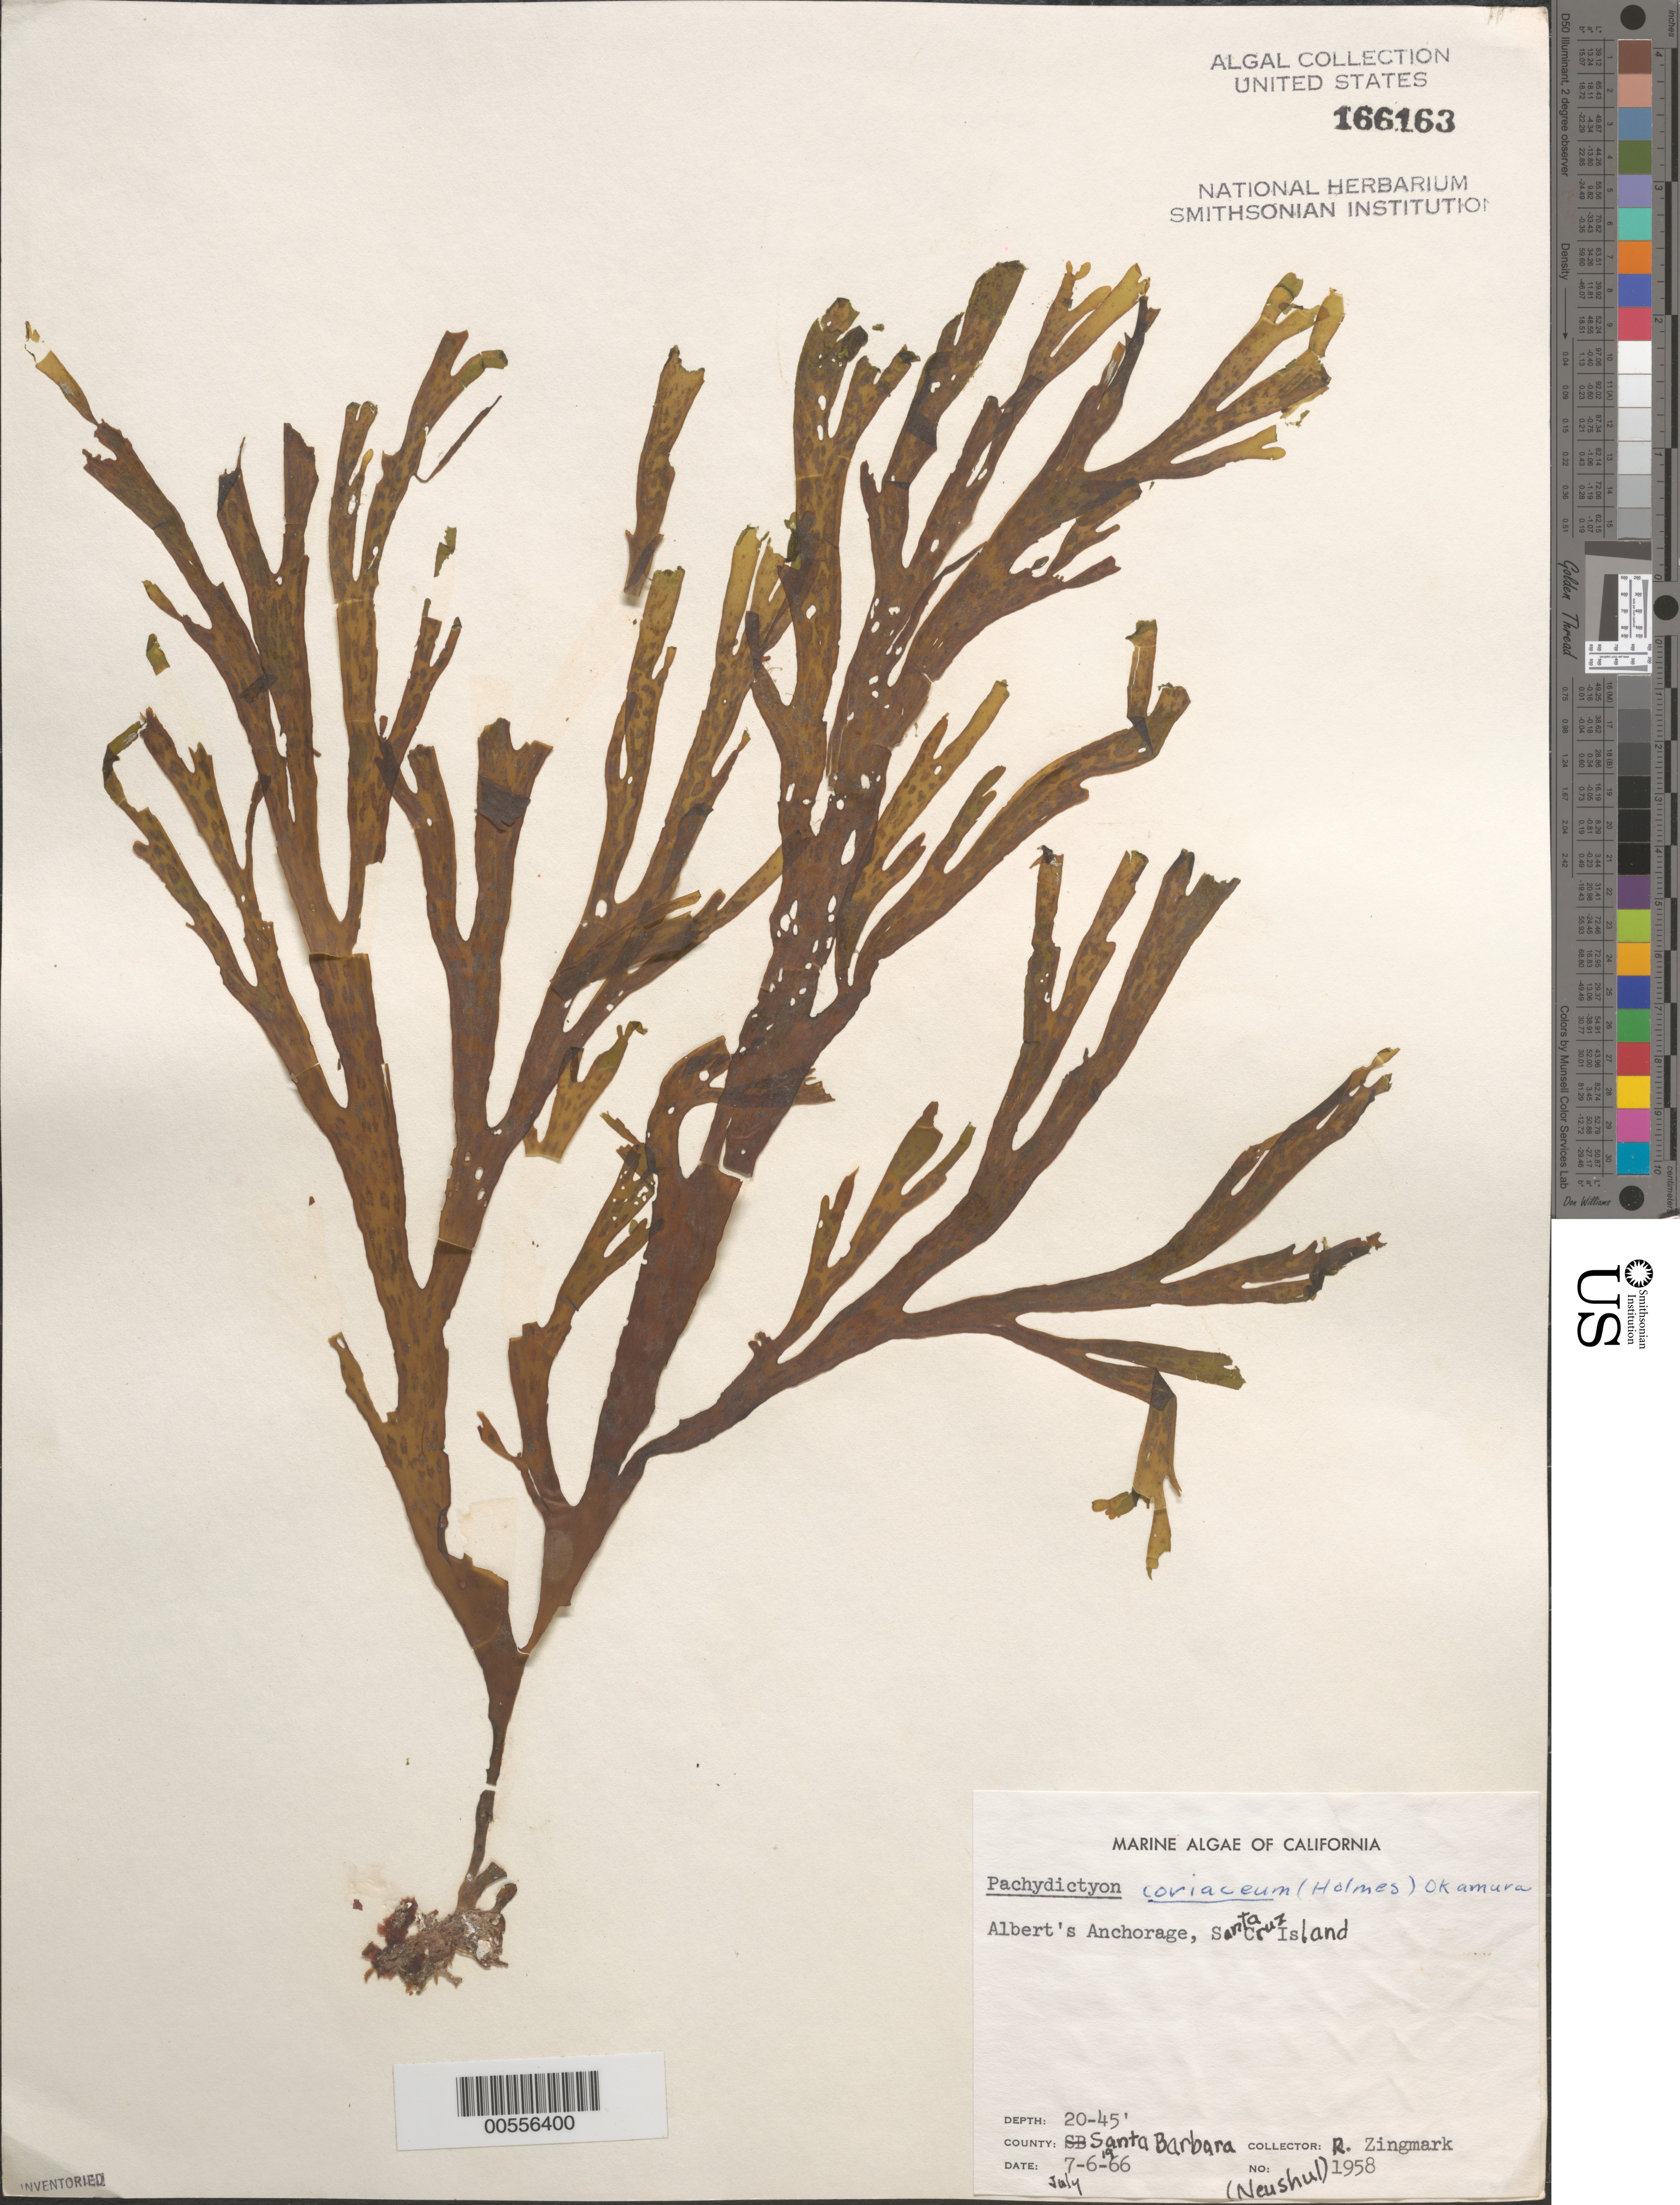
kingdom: Chromista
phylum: Ochrophyta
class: Phaeophyceae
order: Dictyotales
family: Dictyotaceae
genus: Pachydictyon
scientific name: Pachydictyon coriaceum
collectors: R. Zingmark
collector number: Neushul 1958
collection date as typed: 06 Jul 1966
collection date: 1966-07-06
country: United States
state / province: California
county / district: Santa Barbara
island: Santa Cruz Island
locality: Albert's Anchorage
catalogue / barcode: US 166163